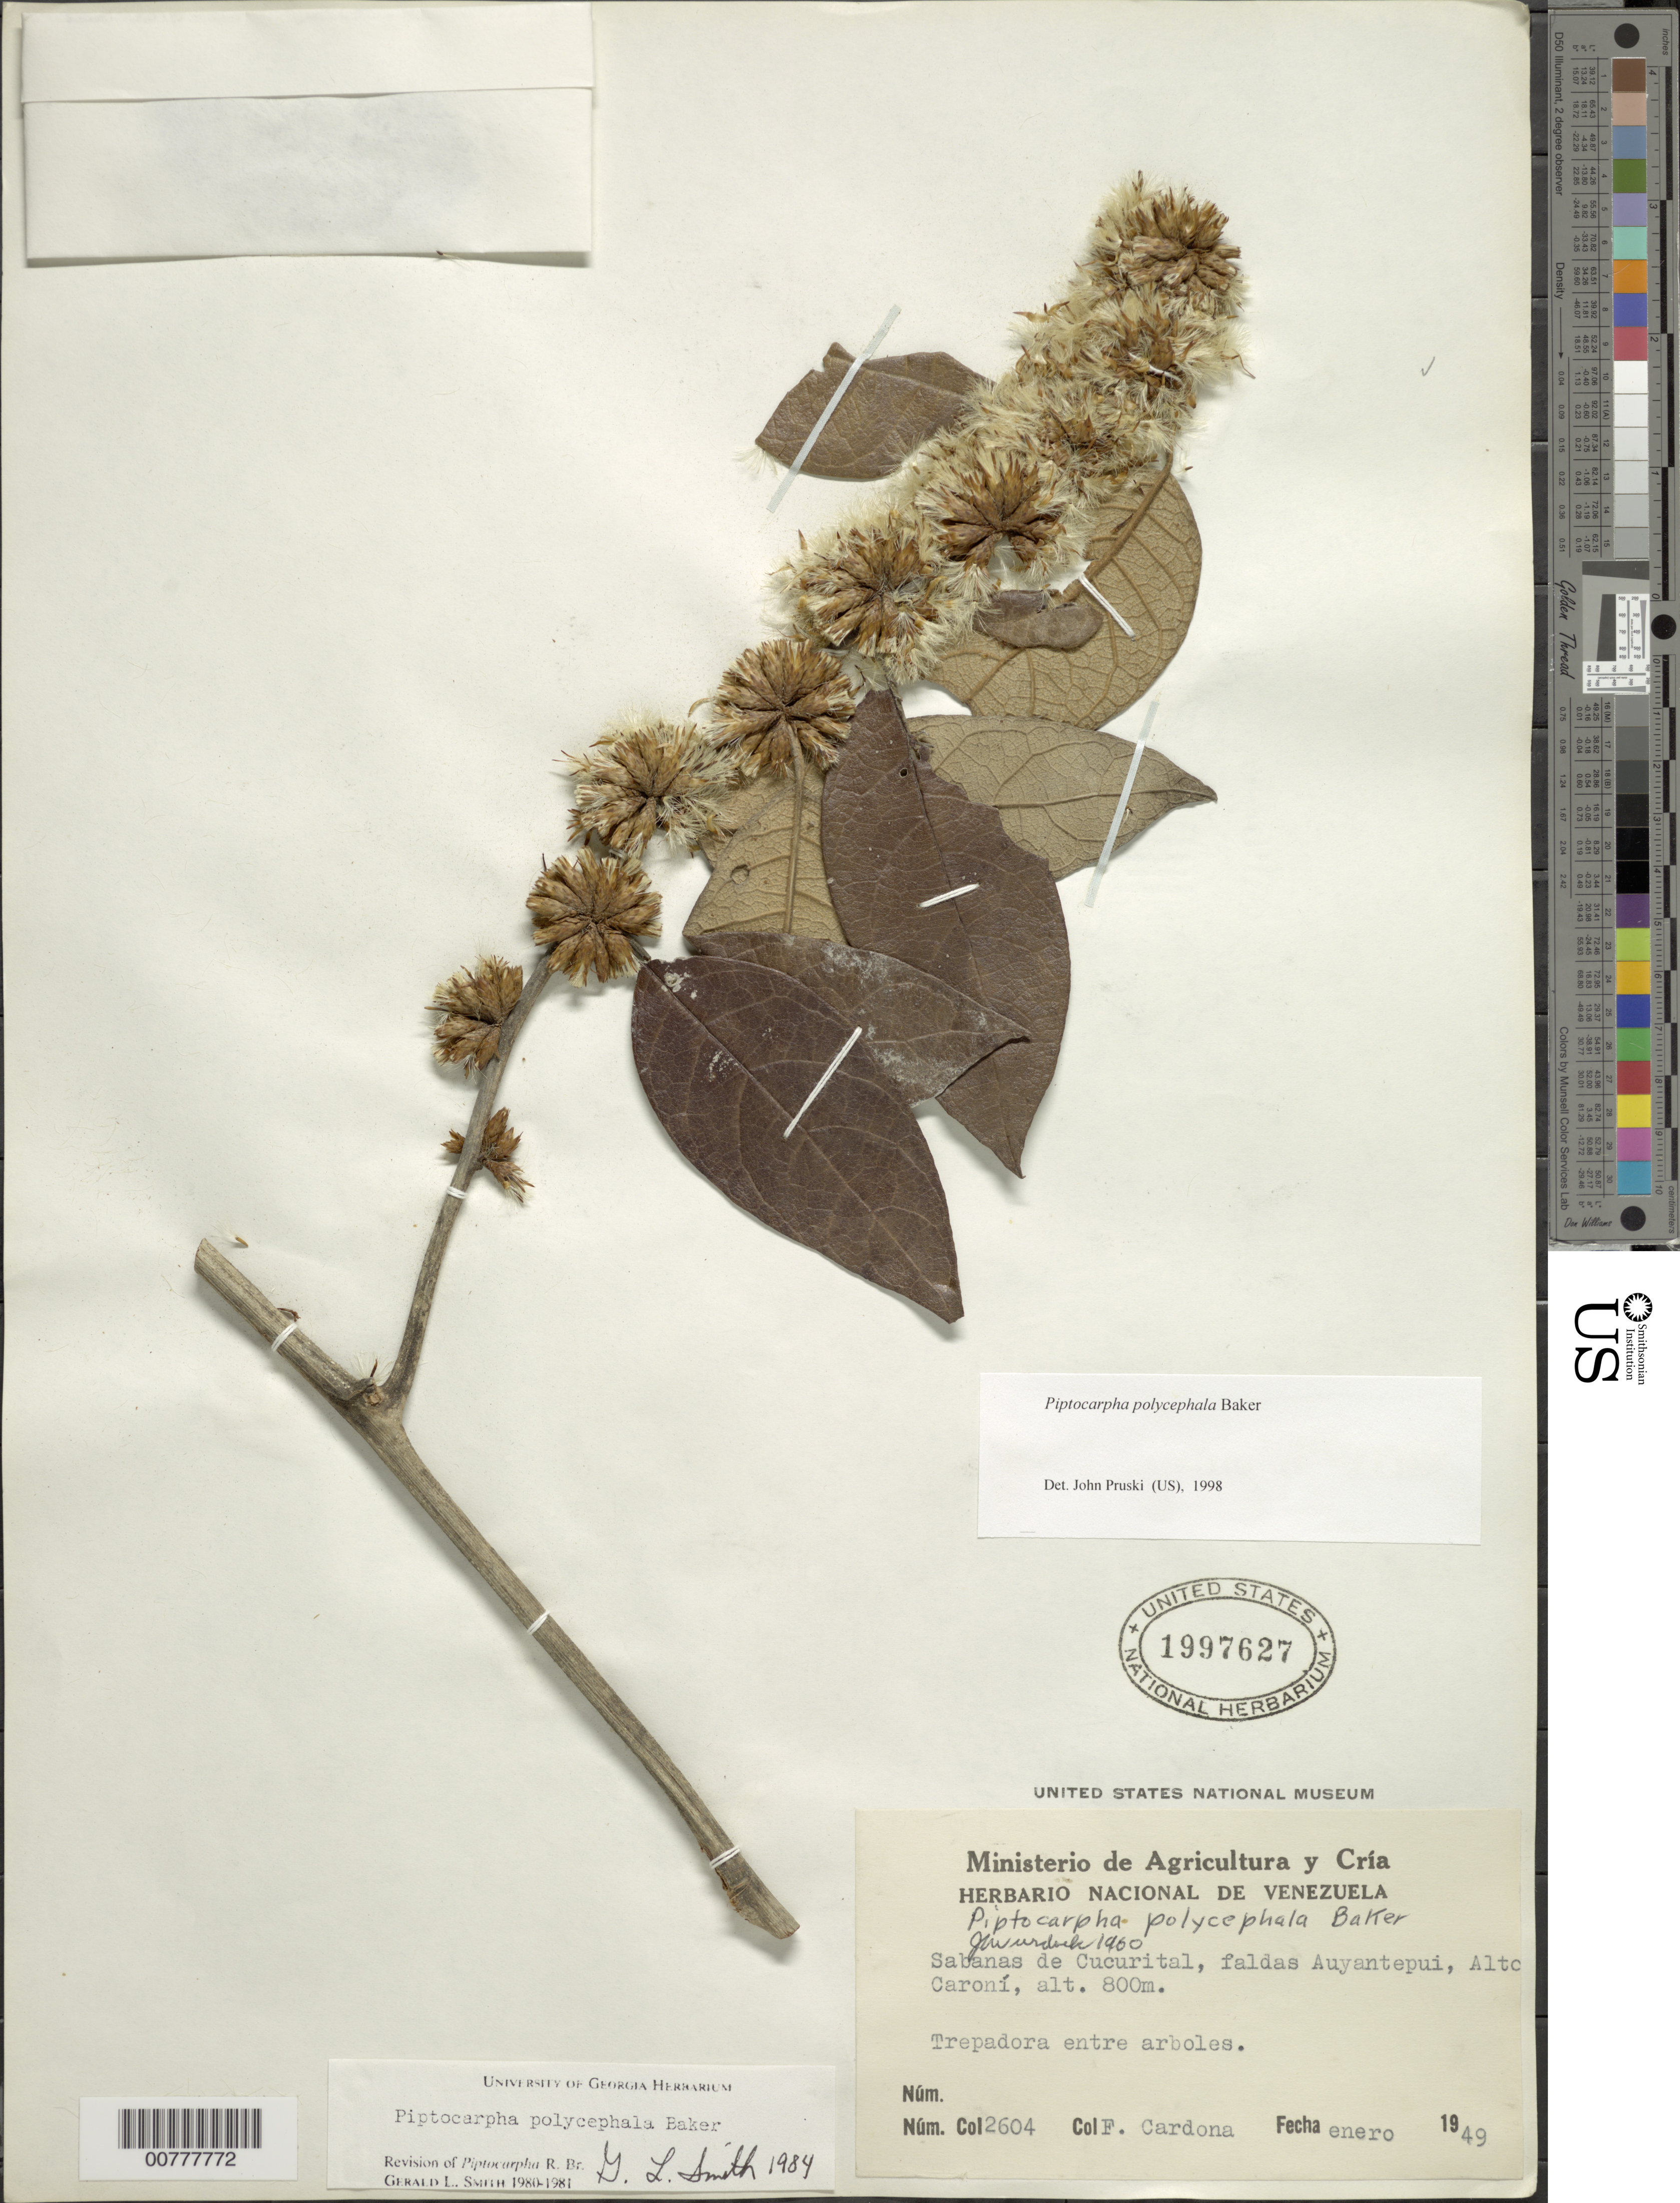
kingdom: Plantae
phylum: Tracheophyta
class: Magnoliopsida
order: Asterales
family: Asteraceae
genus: Piptocarpha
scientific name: Piptocarpha polycephala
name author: Baker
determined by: Smith, Gerald Lomax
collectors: F. Cardona Puig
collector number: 2604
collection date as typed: Jan-49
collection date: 1949-01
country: Venezuela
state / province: Bolívar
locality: Río Cucuital, Alto Río Caroní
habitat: Sabana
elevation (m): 800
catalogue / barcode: US 1997627